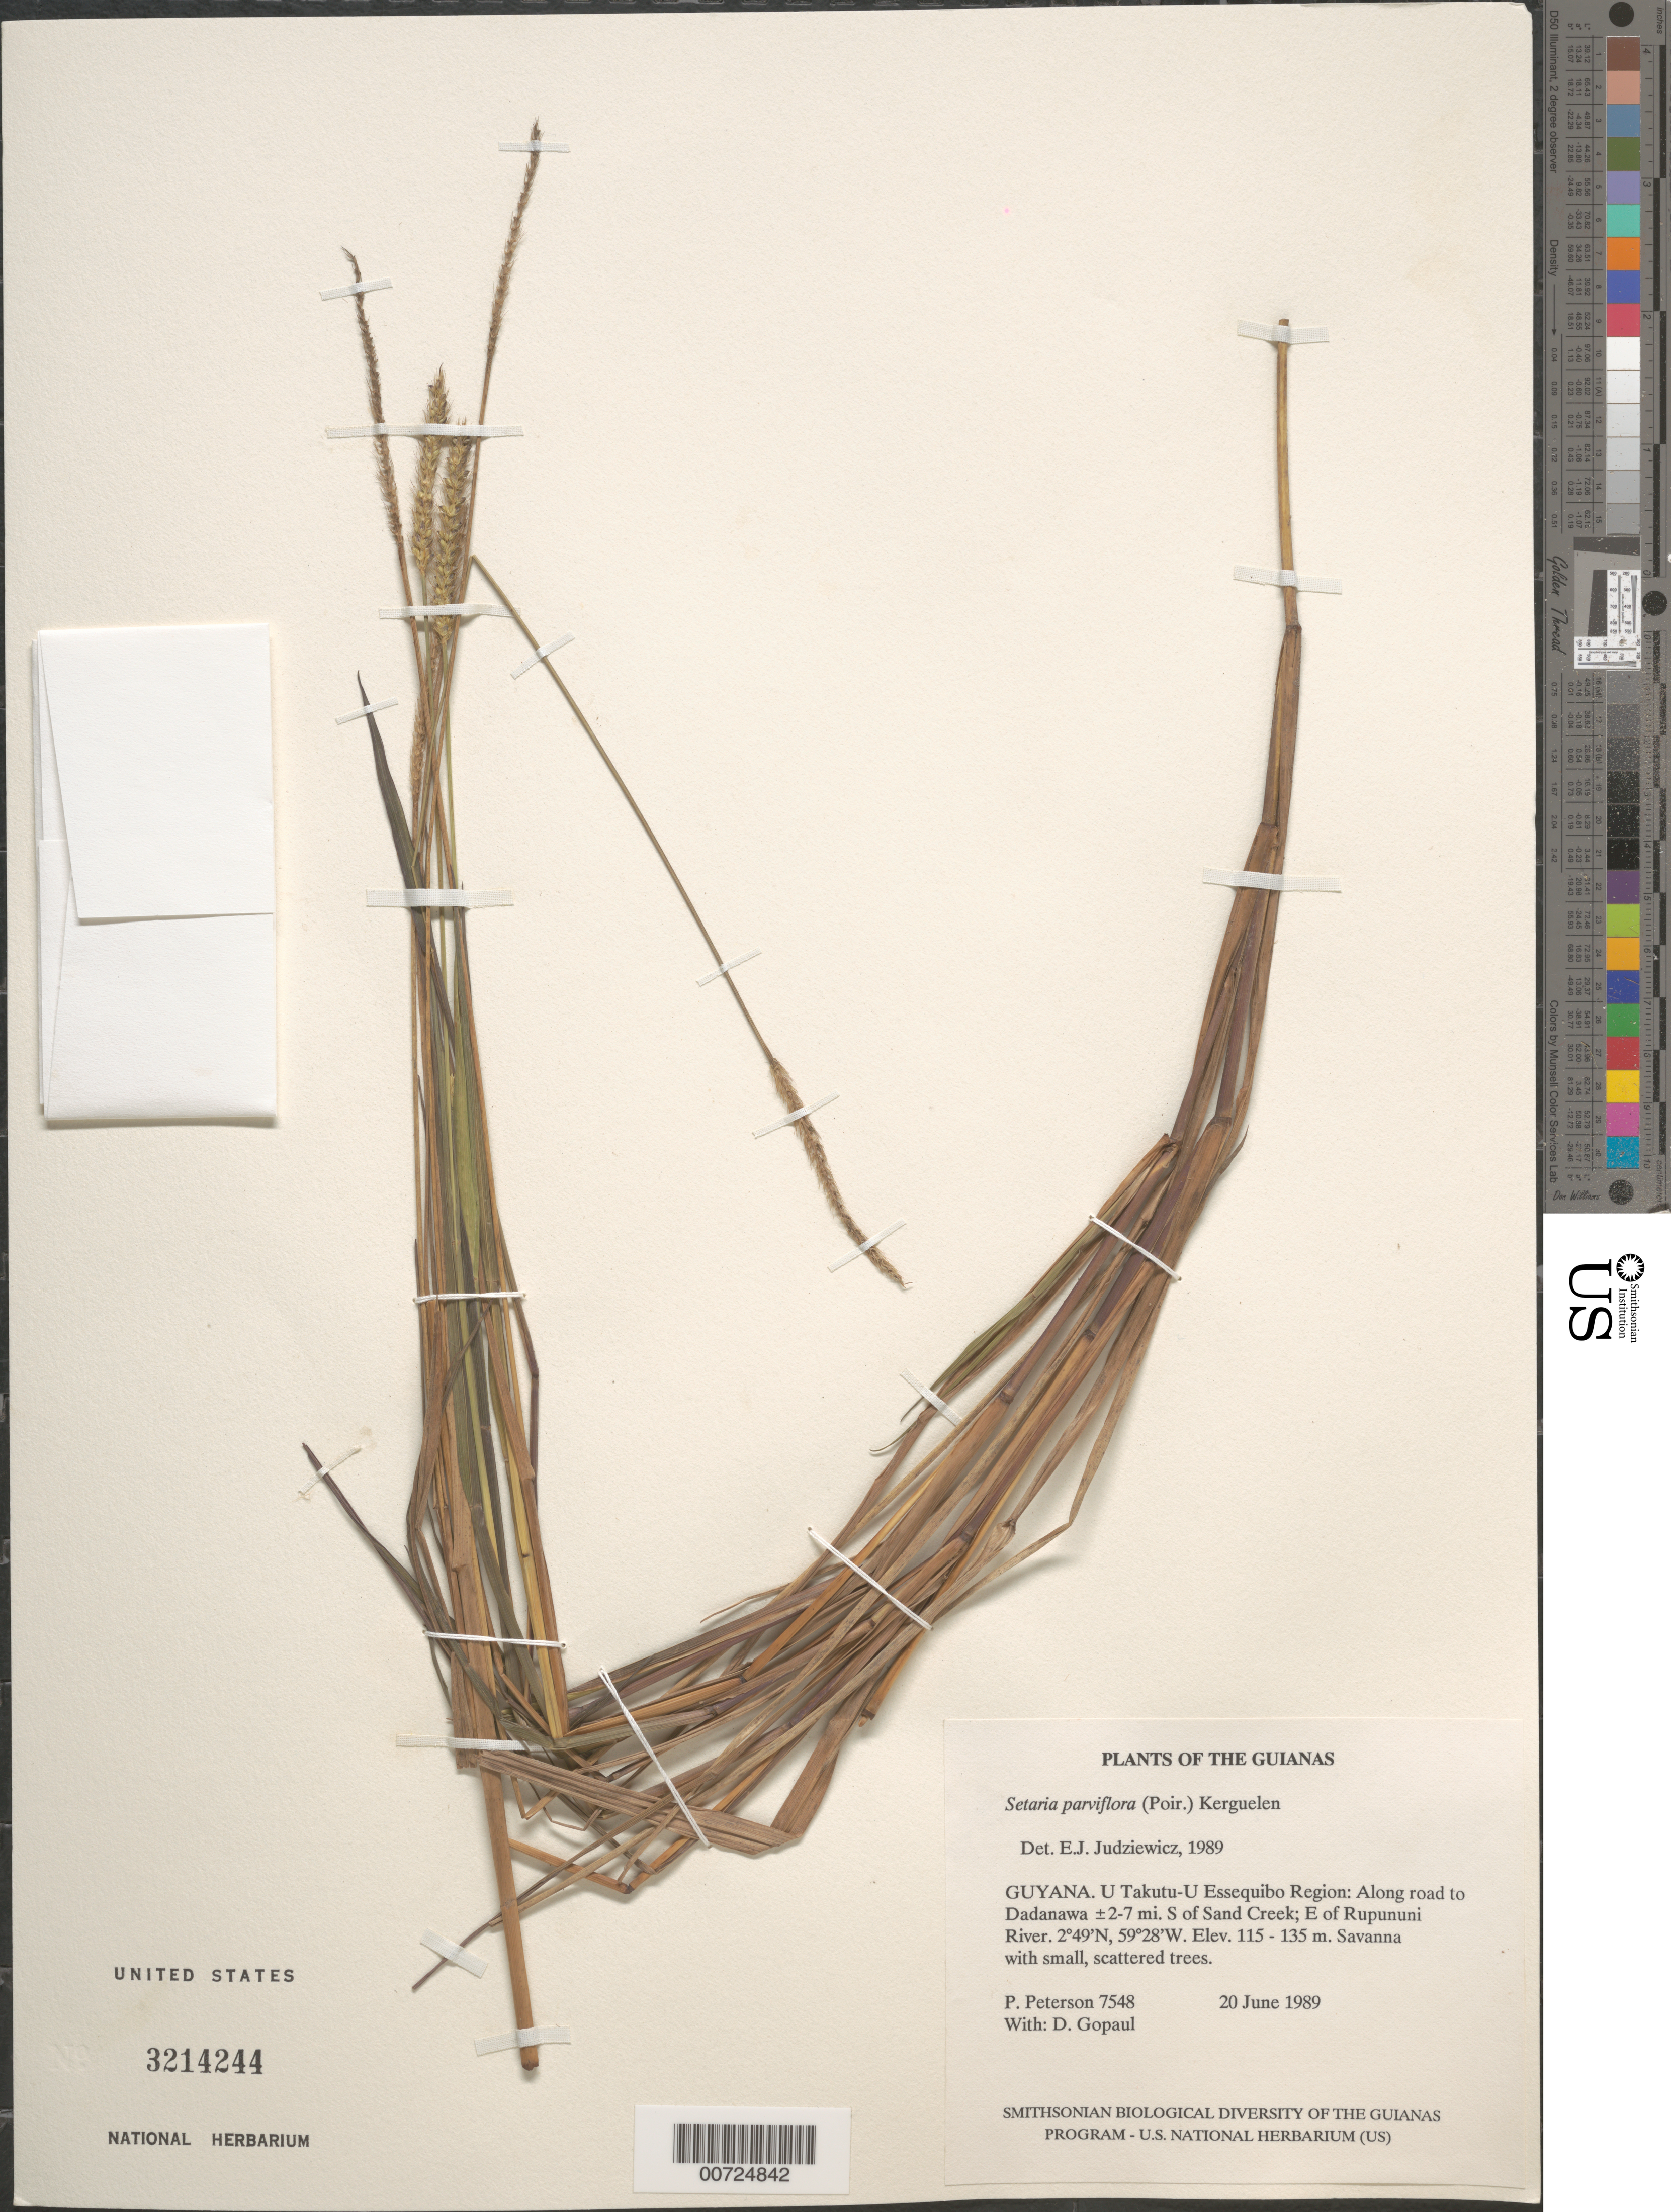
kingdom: Plantae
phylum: Tracheophyta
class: Liliopsida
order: Poales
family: Poaceae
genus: Setaria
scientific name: Setaria parviflora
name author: (Poir.) Kerguélen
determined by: Judziewicz, E. J.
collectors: P. M. Peterson & D. Gopaul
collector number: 7548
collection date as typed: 20 June 1989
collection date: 1989-06-20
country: Guyana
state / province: U. Takutu-U. Essequibo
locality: Along road to Dadanawa ±2-7 mi. S of Sand Creek; E of Rupununi River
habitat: Savanna with small, scattered trees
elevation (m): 115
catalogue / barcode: US 3214244